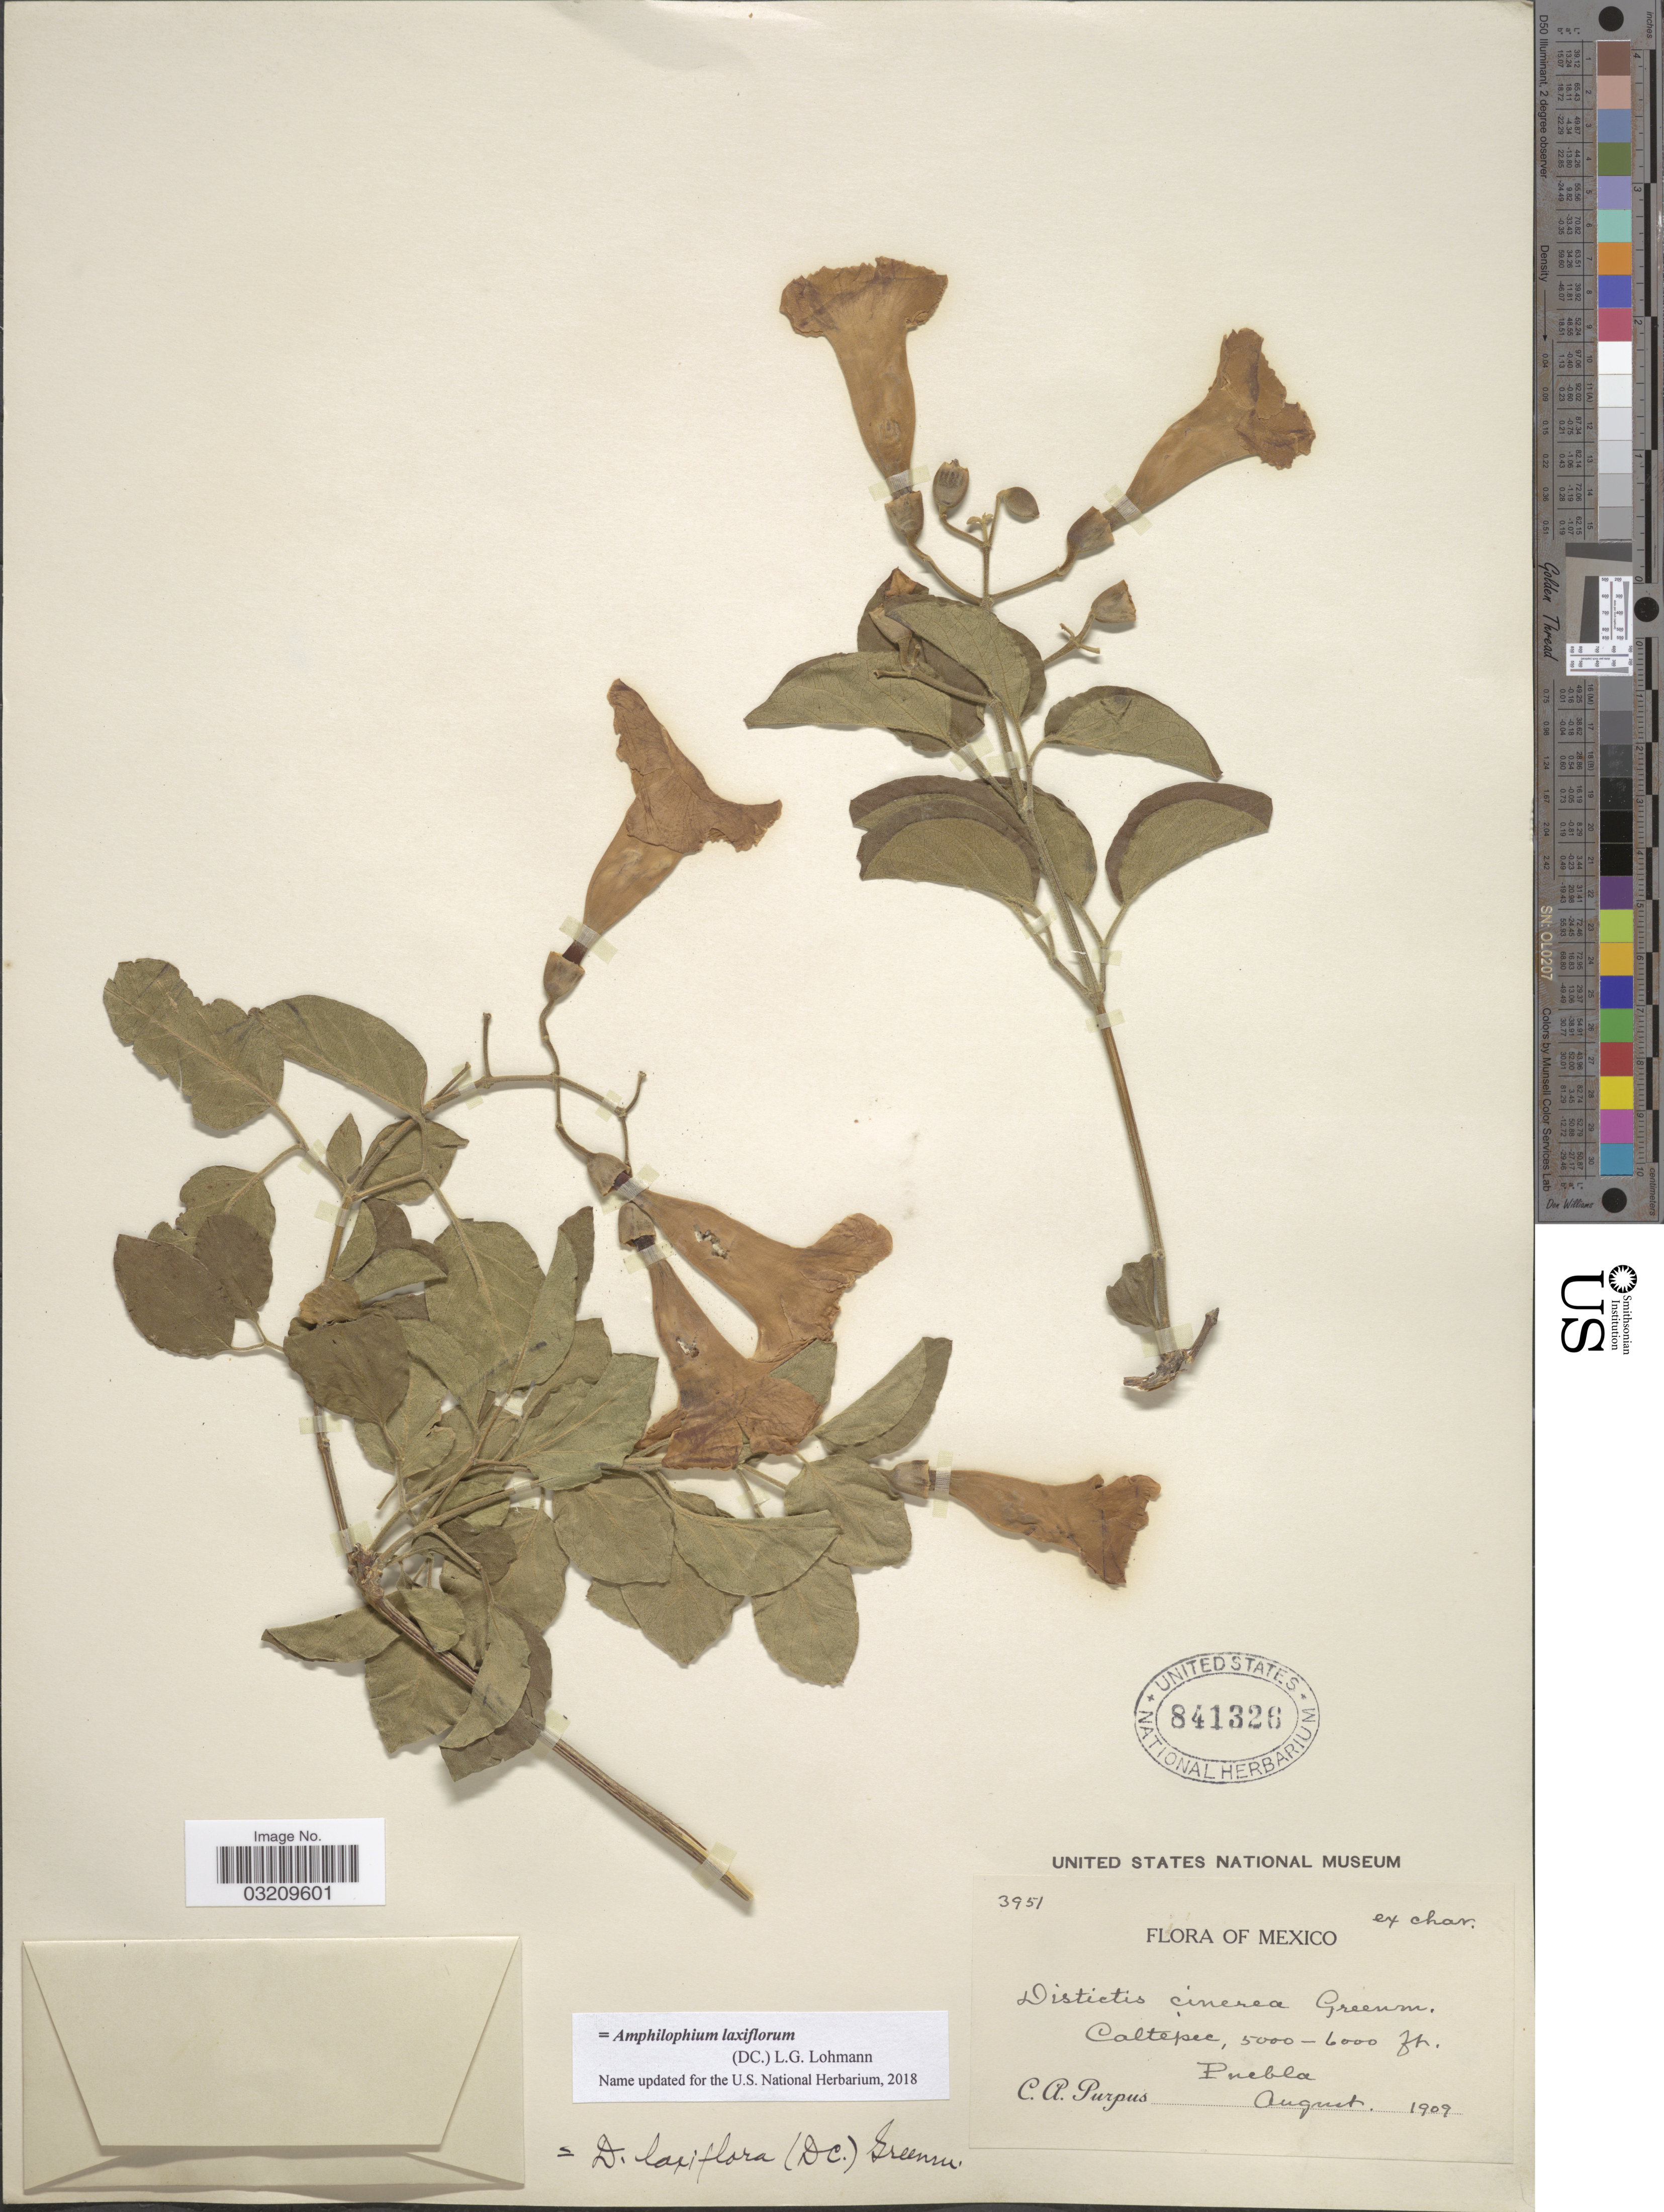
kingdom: Plantae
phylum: Tracheophyta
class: Magnoliopsida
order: Lamiales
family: Bignoniaceae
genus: Amphilophium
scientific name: Amphilophium laxiflorum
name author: (DC.) L.G. Lohmann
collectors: C. A. Purpus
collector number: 3951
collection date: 1909-08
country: Mexico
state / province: Puebla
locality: Caltepec.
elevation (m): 1524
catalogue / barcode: US 841326